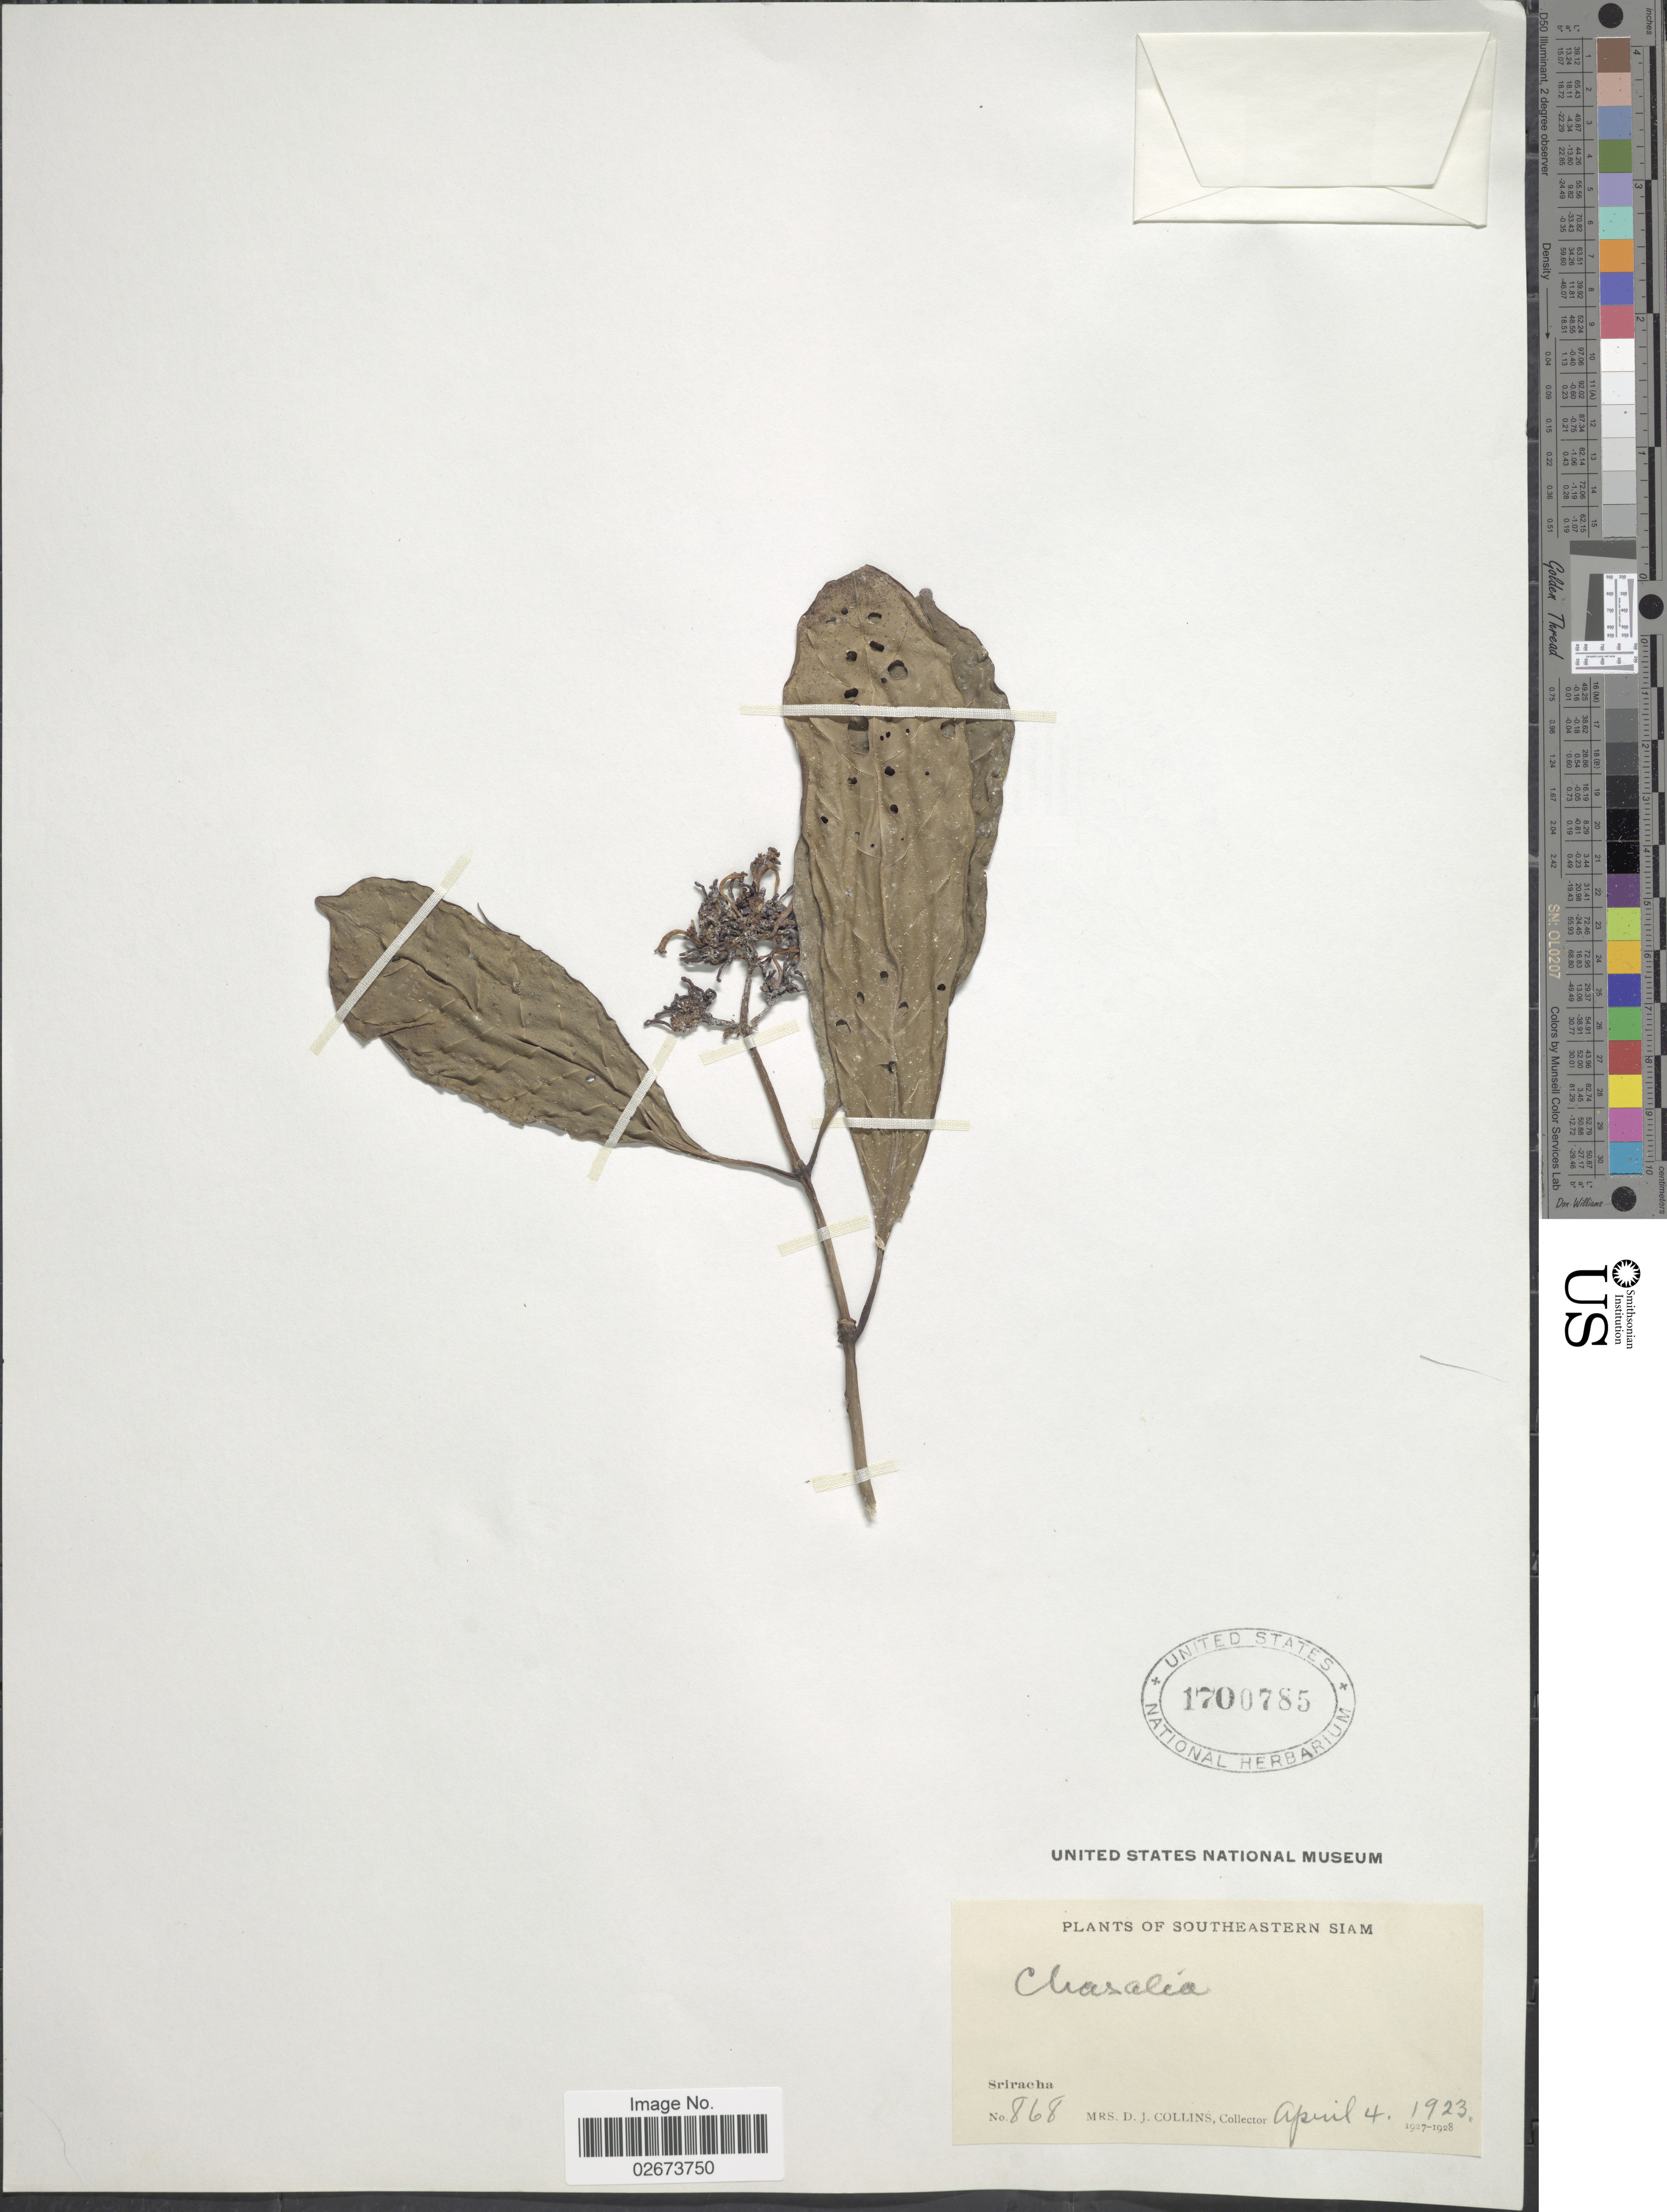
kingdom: Plantae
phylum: Tracheophyta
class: Magnoliopsida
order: Gentianales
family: Rubiaceae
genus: Chassalia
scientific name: Chassalia curviflora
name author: (Wall.) Thwaites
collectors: J. Collins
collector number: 868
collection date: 1923-04-04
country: Thailand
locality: Southeastern Siam, Sriracha.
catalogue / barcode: US 1700785